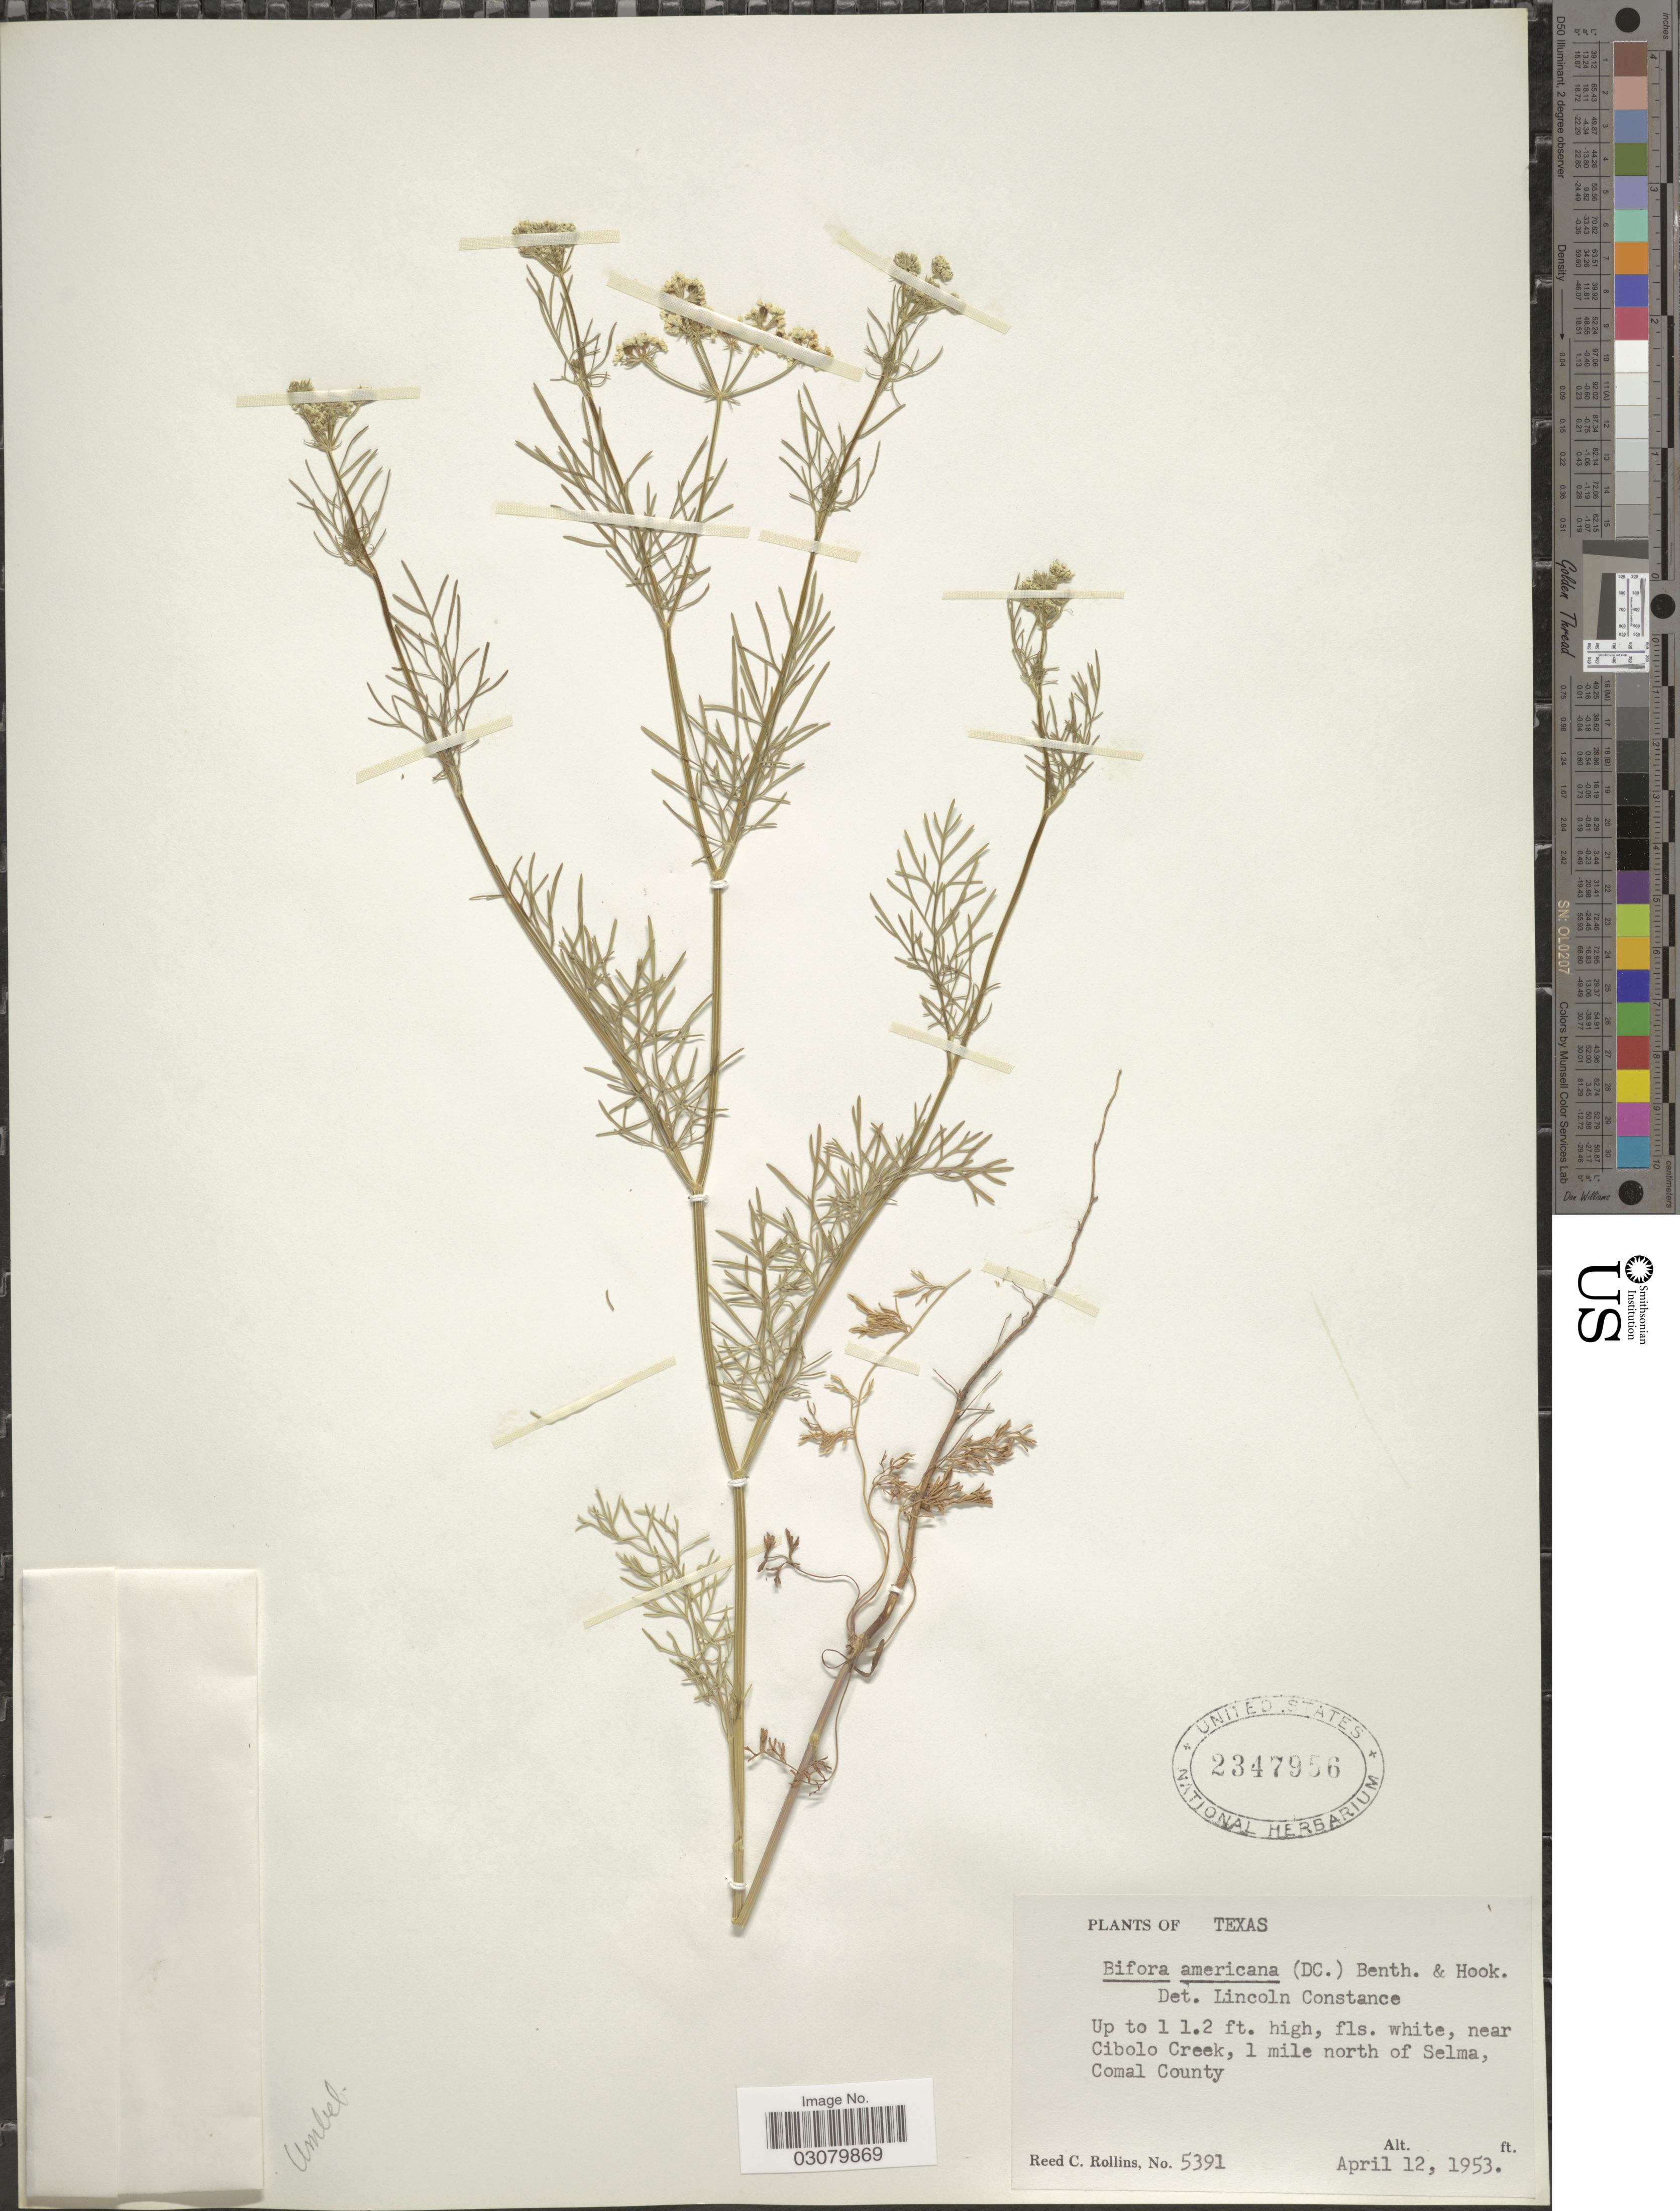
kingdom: Plantae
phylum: Tracheophyta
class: Magnoliopsida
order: Apiales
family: Apiaceae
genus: Bifora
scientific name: Bifora americana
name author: (DC.) Benth. & Hook. f. ex S. Watson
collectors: R. C. Rollins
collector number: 5391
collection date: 1953-04-12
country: United States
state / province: Texas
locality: Near Cibolo Creek, 1 mile north of Selma, Comal County.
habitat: near Cibolo Creek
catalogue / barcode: US 2347956